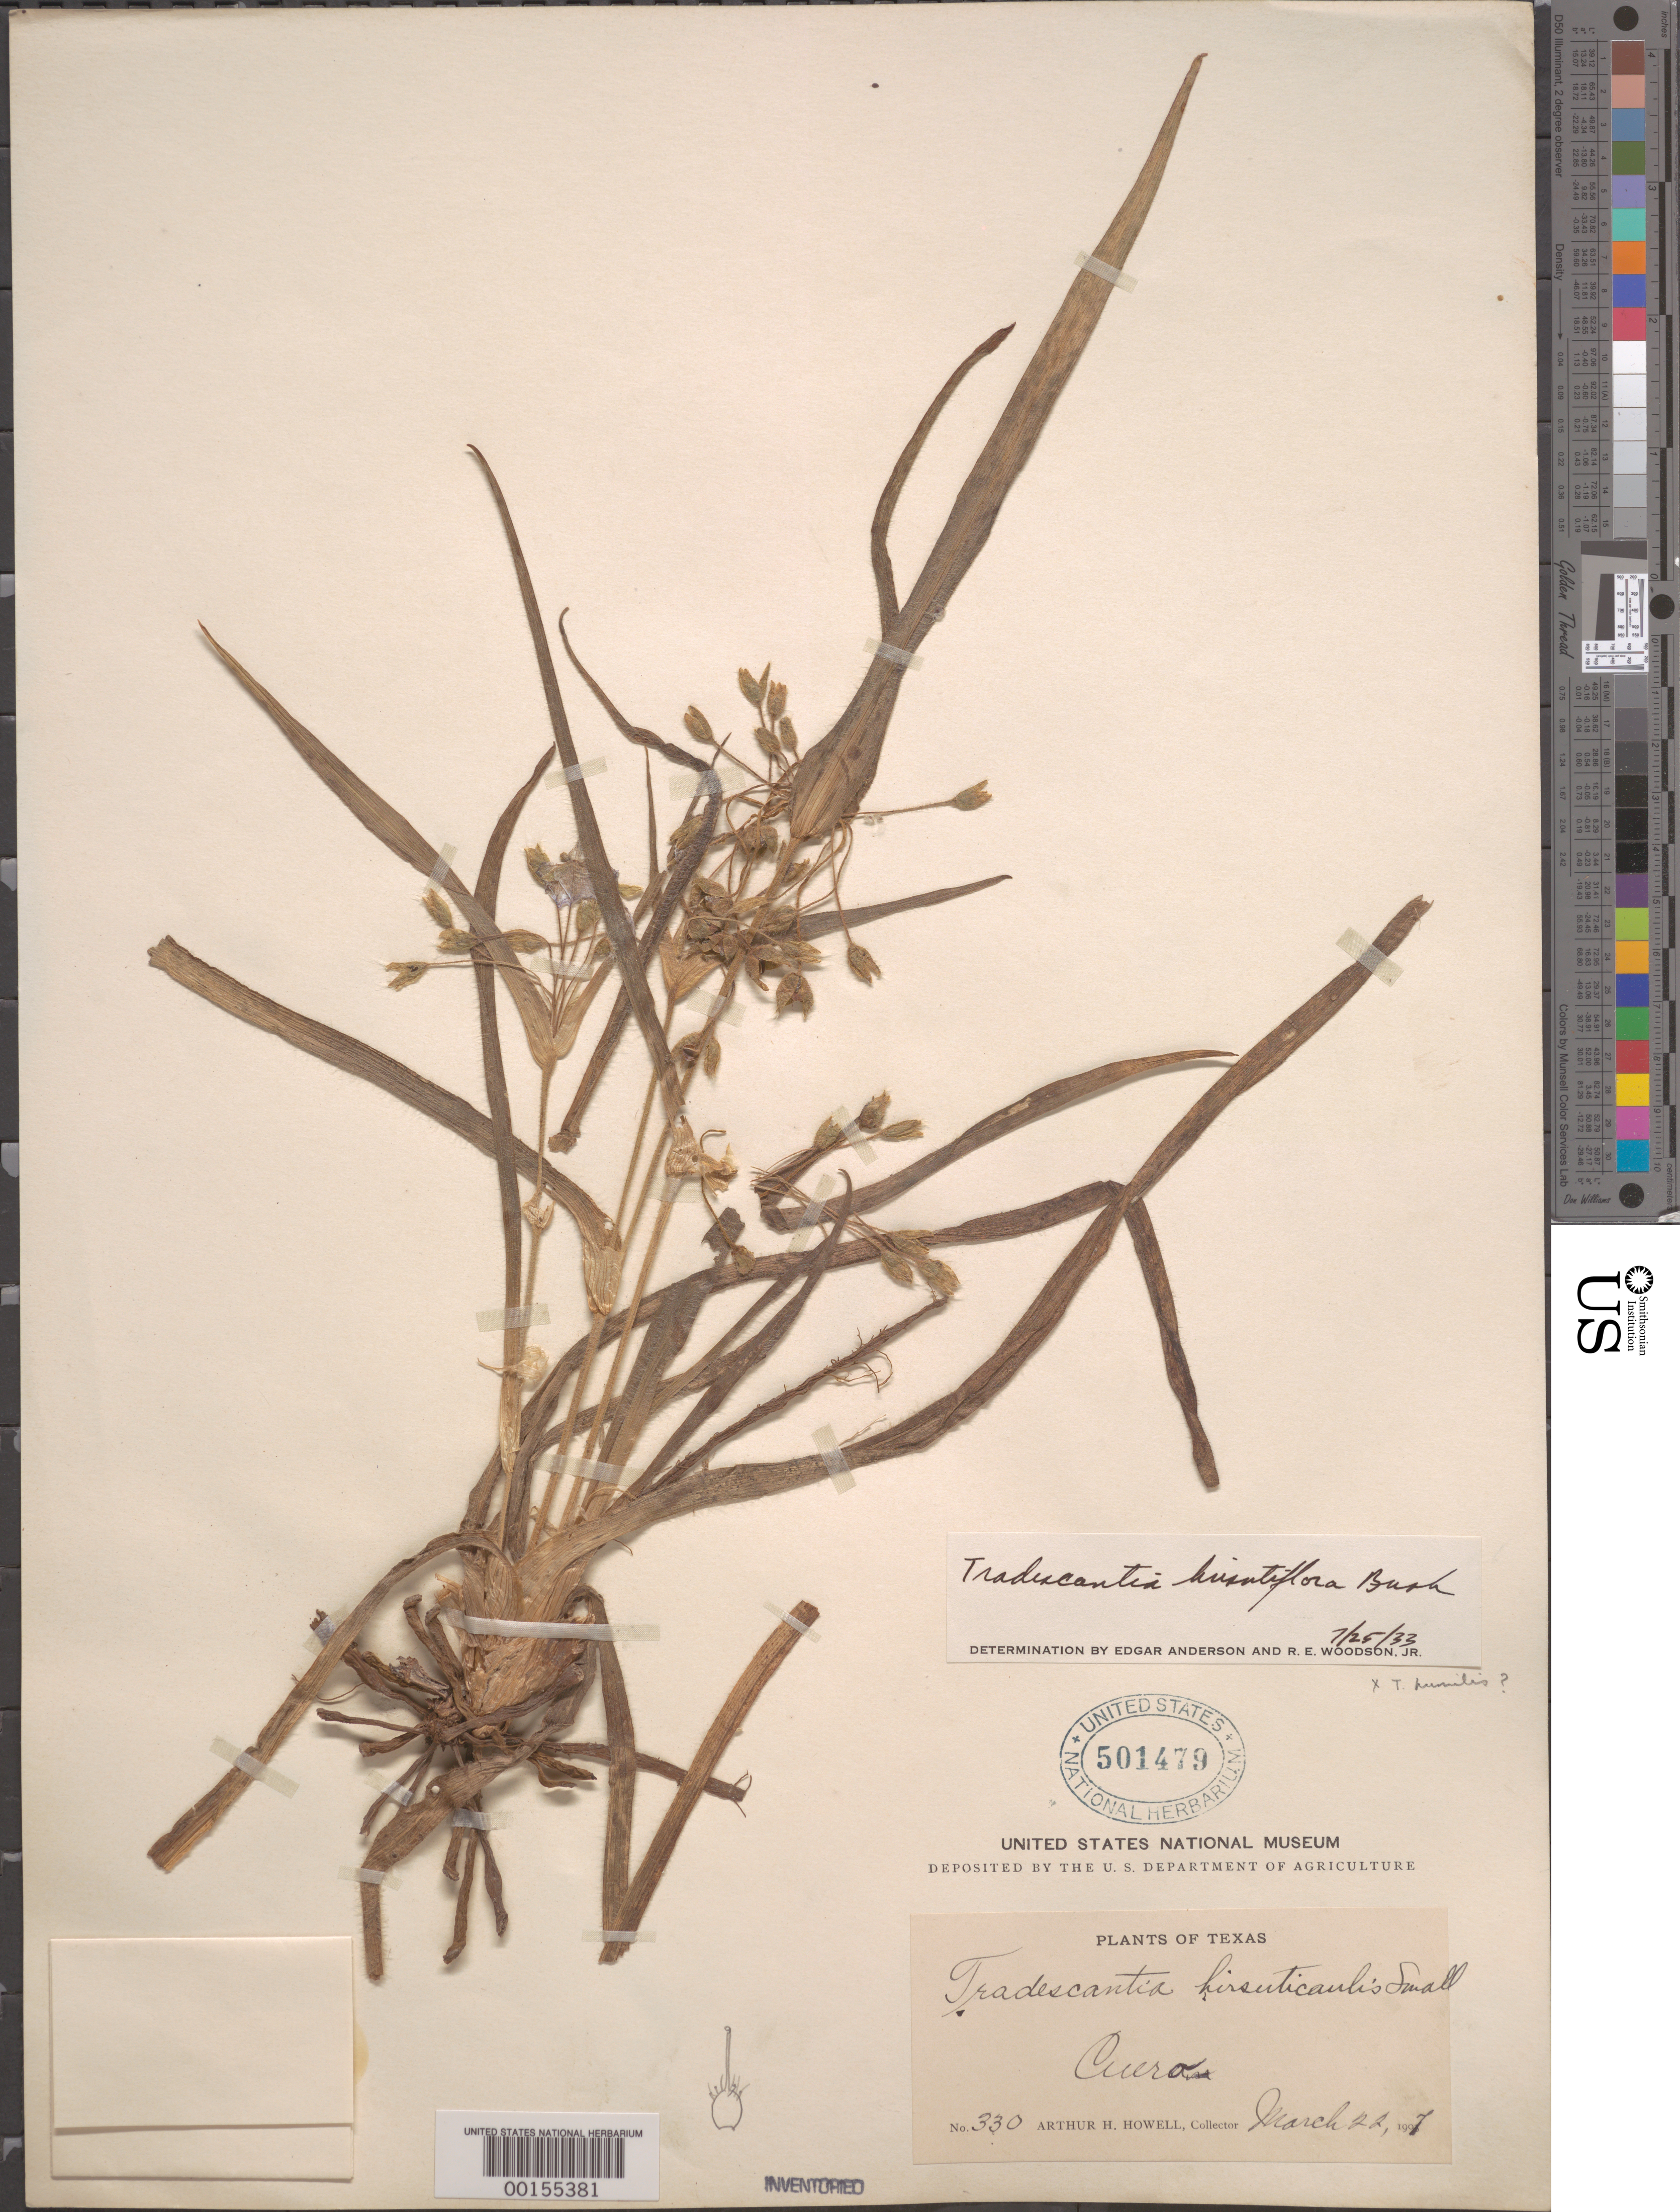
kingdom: Plantae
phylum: Tracheophyta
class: Liliopsida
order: Commelinales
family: Commelinaceae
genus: Tradescantia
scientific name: Tradescantia hirsutiflora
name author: Bush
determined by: Woodward, R. E.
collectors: A. H. Howell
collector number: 330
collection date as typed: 22 Mar 1907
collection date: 1907-03-22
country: United States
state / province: Texas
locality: Cuero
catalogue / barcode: US 501479